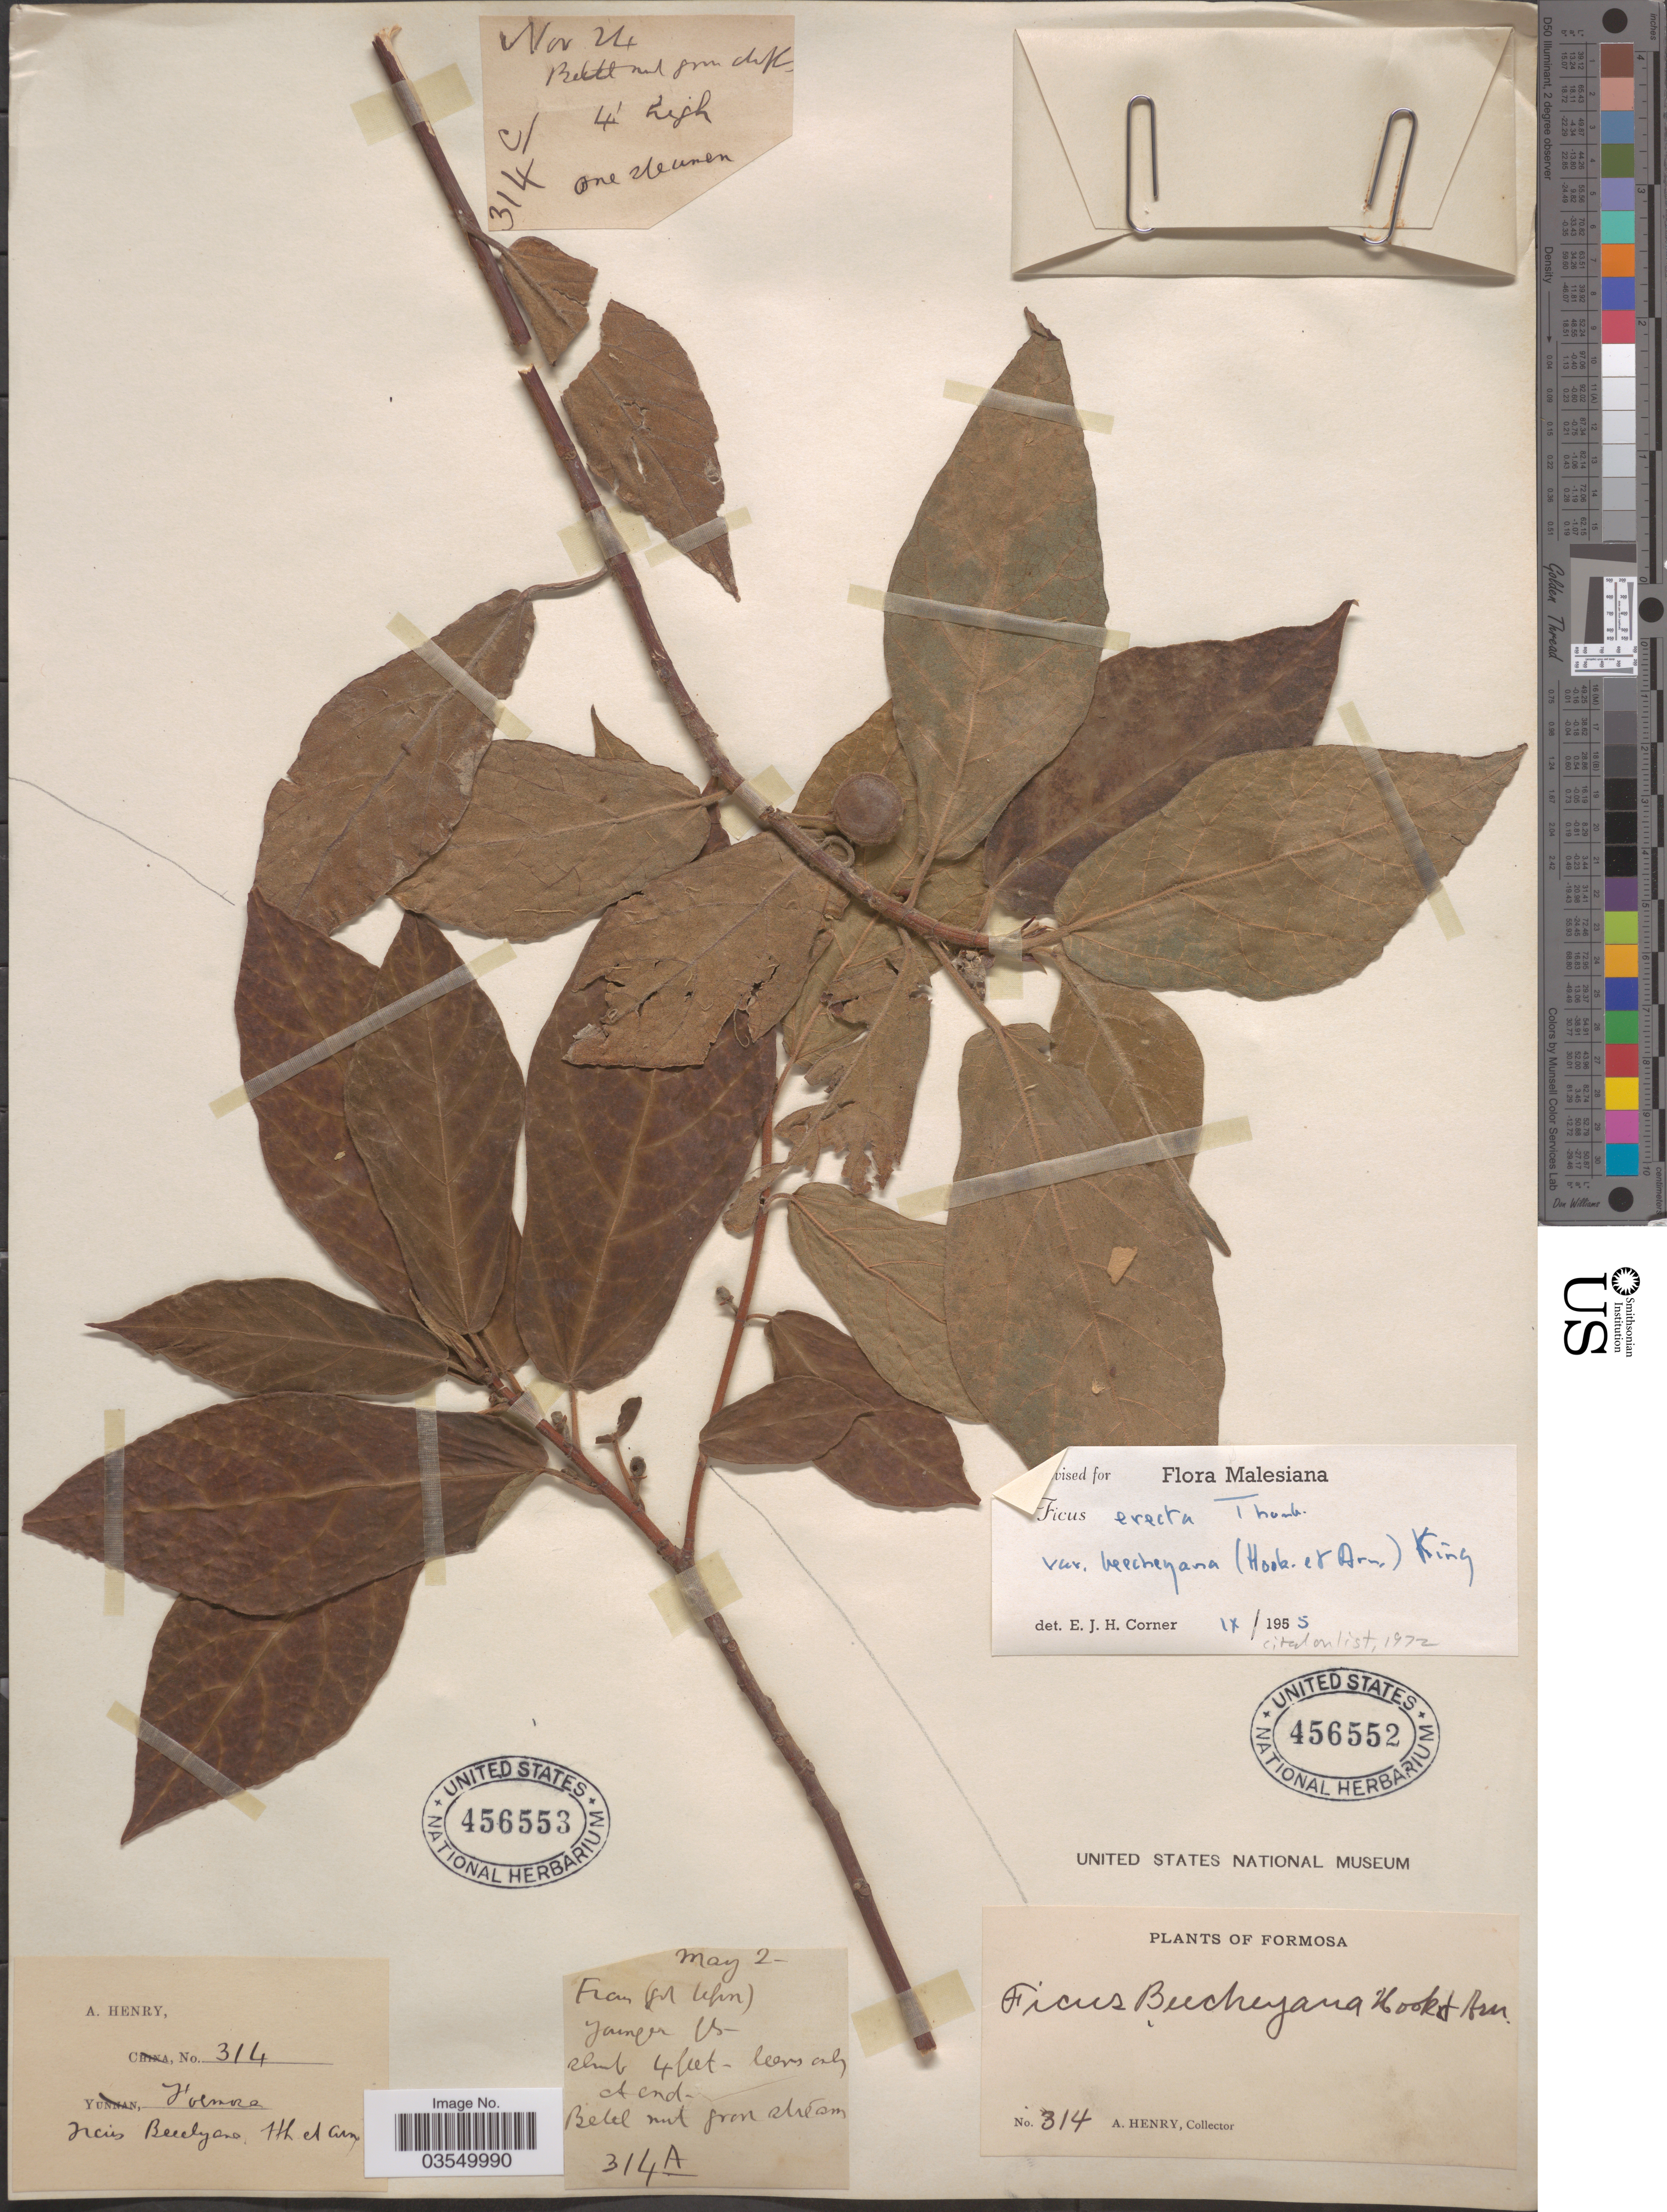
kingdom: Plantae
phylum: Tracheophyta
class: Magnoliopsida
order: Rosales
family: Moraceae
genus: Ficus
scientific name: Ficus erecta var. beecheyana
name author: (Hook. & Arn.) King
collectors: A. Henry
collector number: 314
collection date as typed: Transcribed d/m/y: /11/24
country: Taiwan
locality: Formosa.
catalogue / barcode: US 456552-2